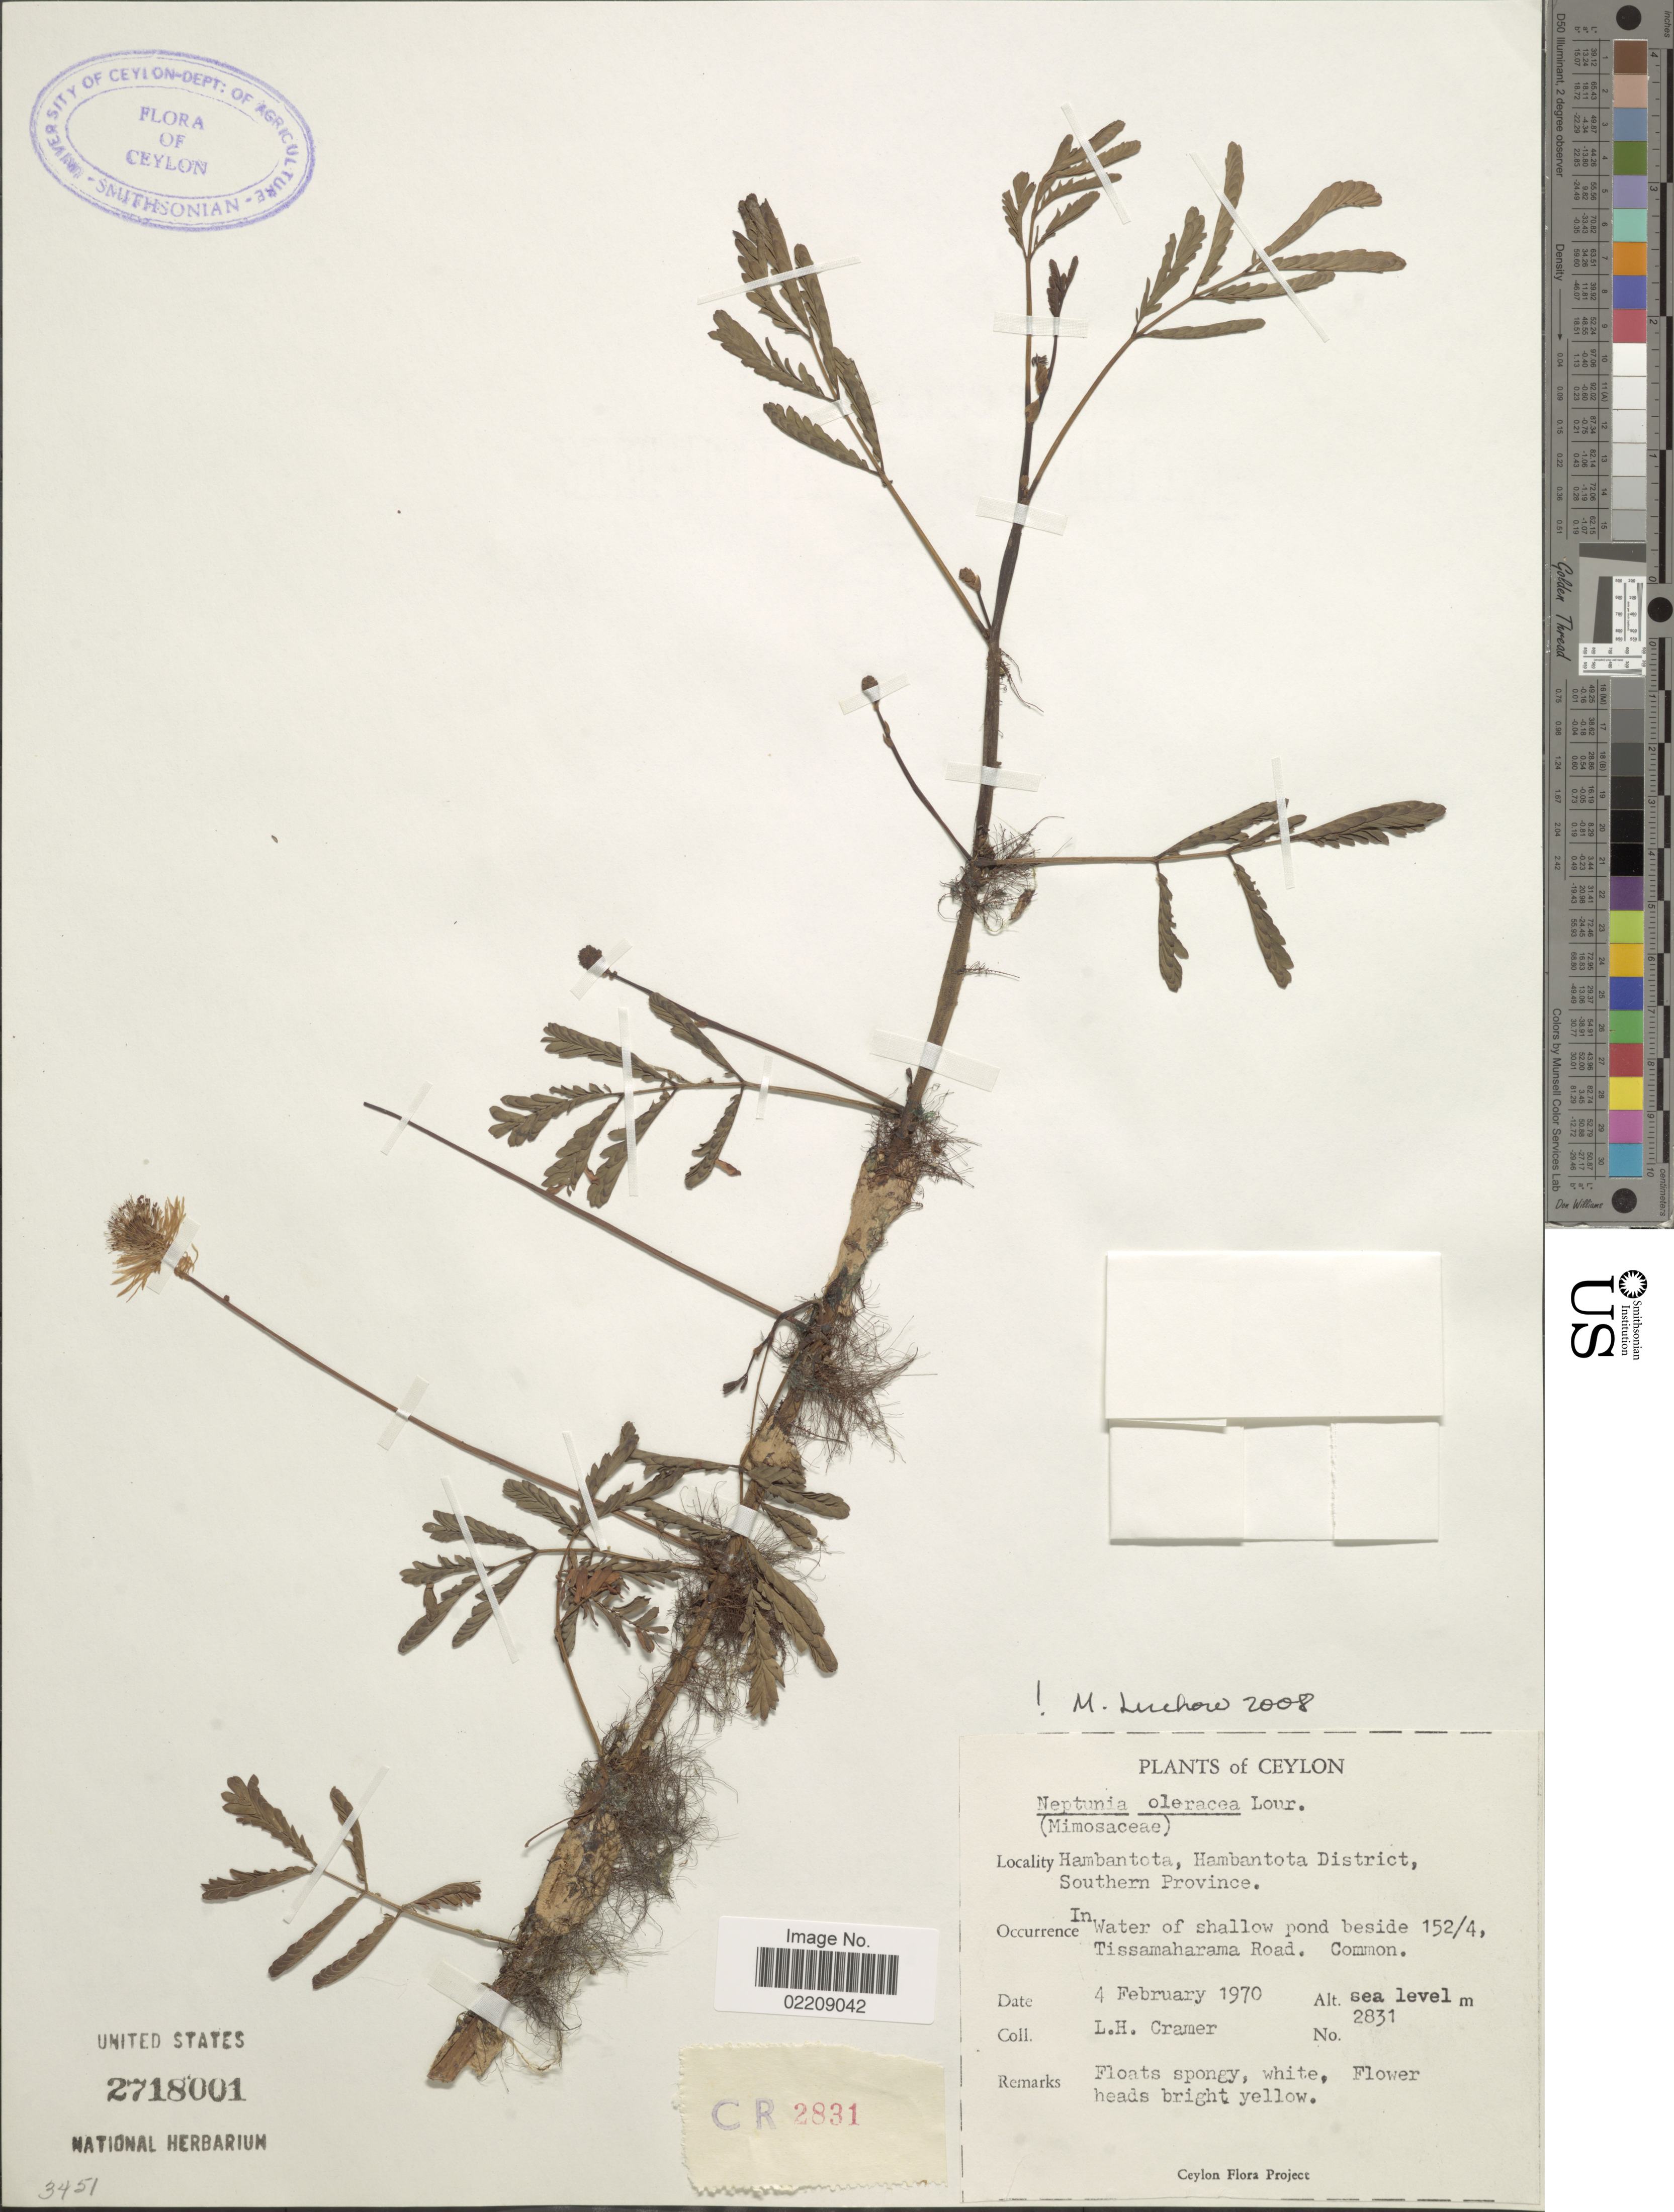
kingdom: Plantae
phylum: Tracheophyta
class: Magnoliopsida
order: Fabales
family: Fabaceae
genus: Neptunia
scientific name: Neptunia oleracea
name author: Lour.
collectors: L. H. Cramer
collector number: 2831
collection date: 1970-02-04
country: Sri Lanka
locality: Ceylon, Hambantota, Hambantota District, Southern Province, beside 152/4, Tissamaharama Road,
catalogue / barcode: US 2718001